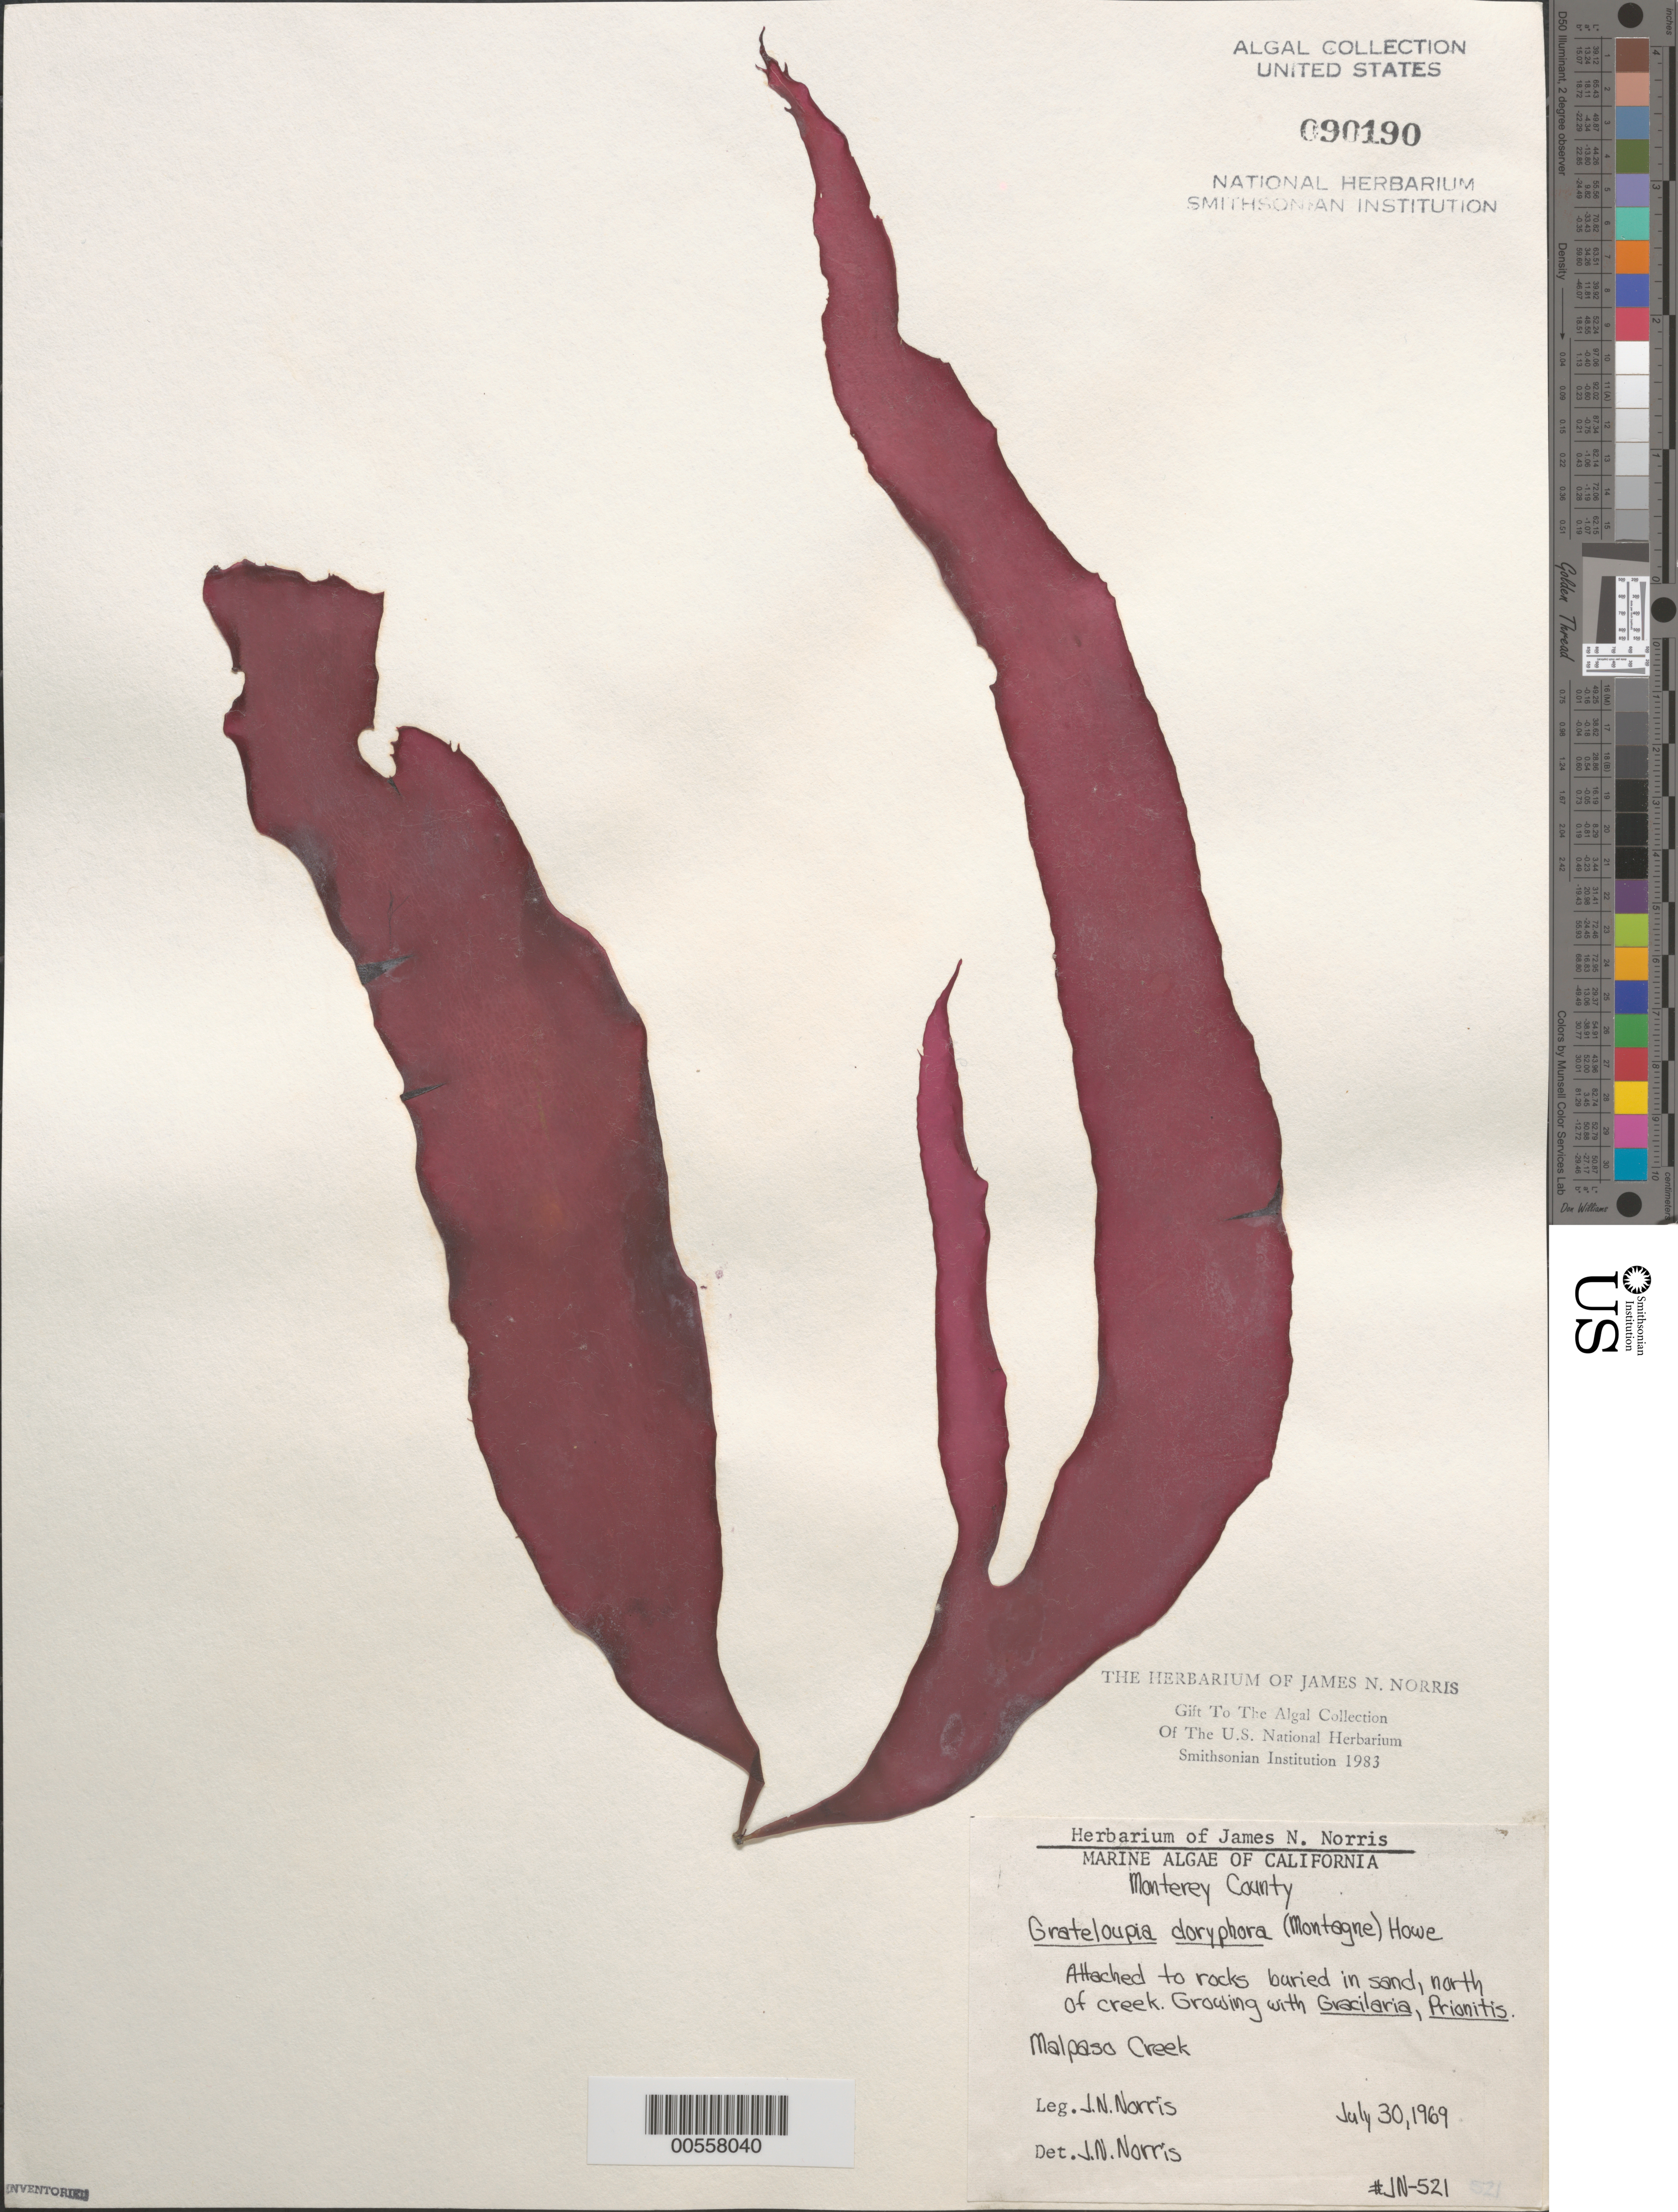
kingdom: Plantae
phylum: Rhodophyta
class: Florideophyceae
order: Halymeniales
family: Halymeniaceae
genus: Grateloupia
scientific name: Grateloupia doryphora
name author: (Mont.) Howe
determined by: Norris, James N.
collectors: J. N. Norris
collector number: JN-521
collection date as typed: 30 Jul 1969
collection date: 1969-07-30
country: United States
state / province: California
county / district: Monterey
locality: Malpaso Creek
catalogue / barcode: US 90190